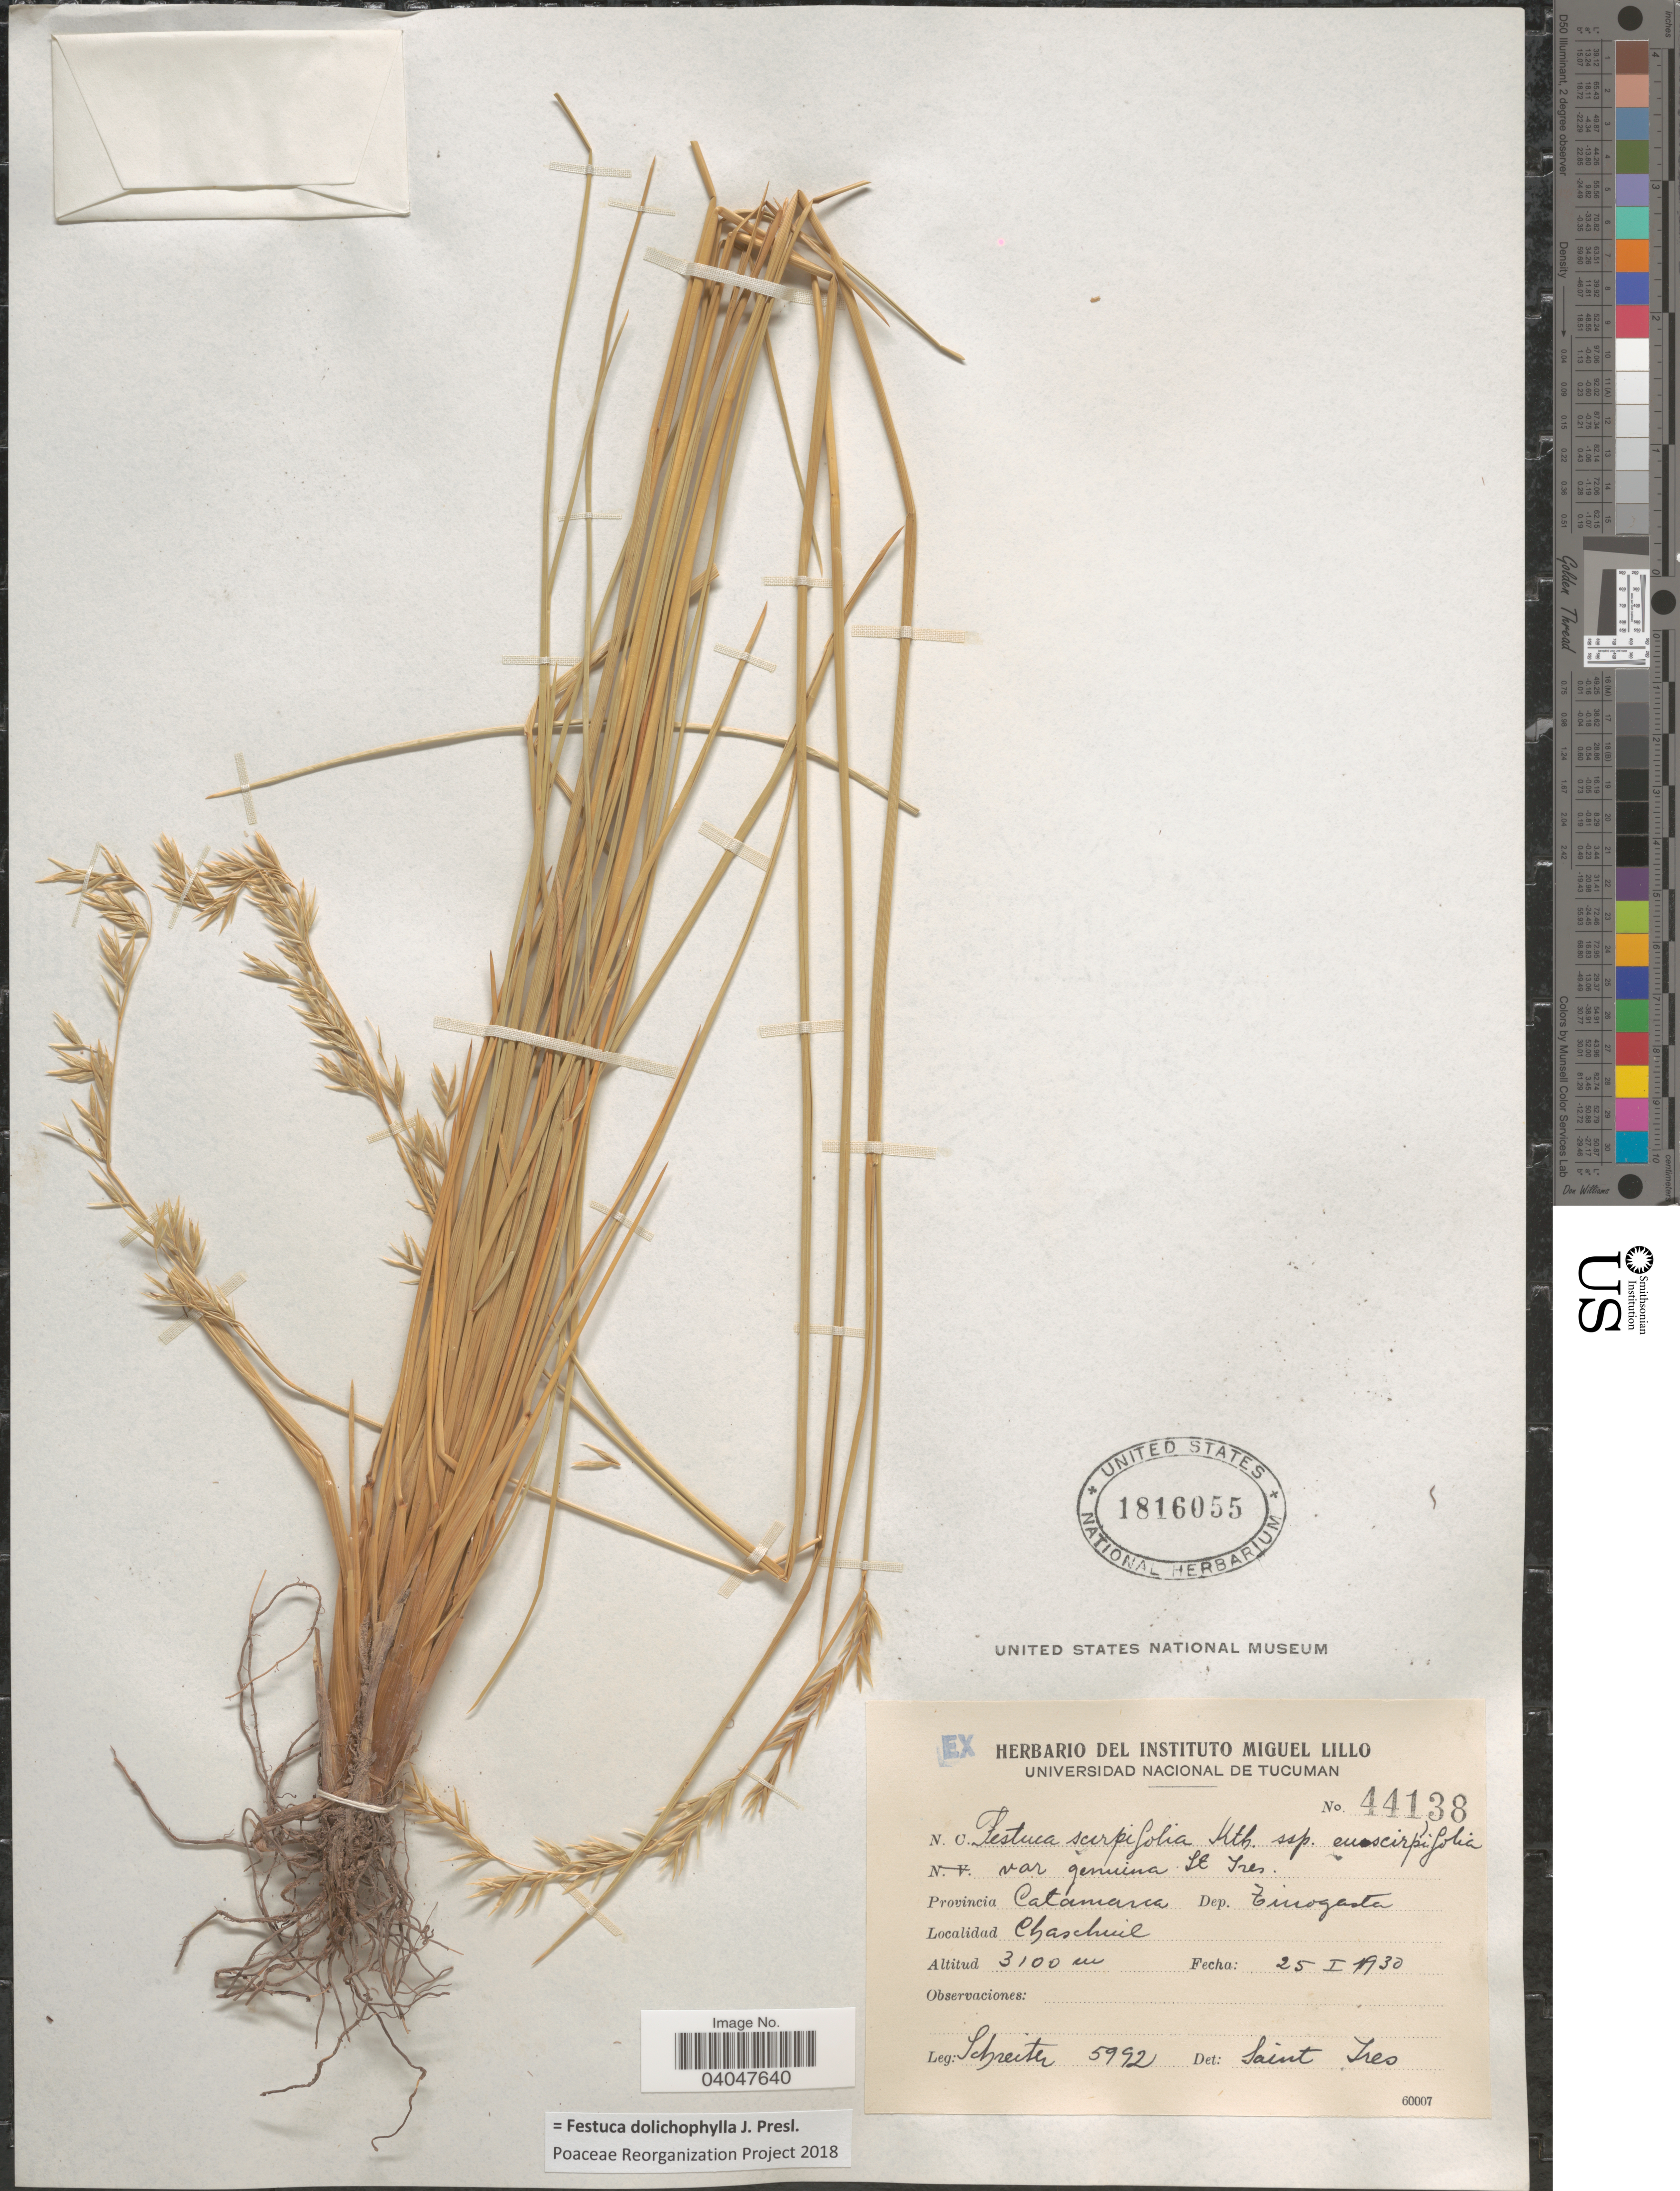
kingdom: Plantae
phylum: Tracheophyta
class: Liliopsida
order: Poales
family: Poaceae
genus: Festuca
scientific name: Festuca dolichophylla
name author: J. Presl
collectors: -. Schreiter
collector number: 5992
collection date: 1930-01-25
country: Argentina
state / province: Catamarca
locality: Dep. Tinogasta. Chaschuil.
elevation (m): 3100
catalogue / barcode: US 1816055